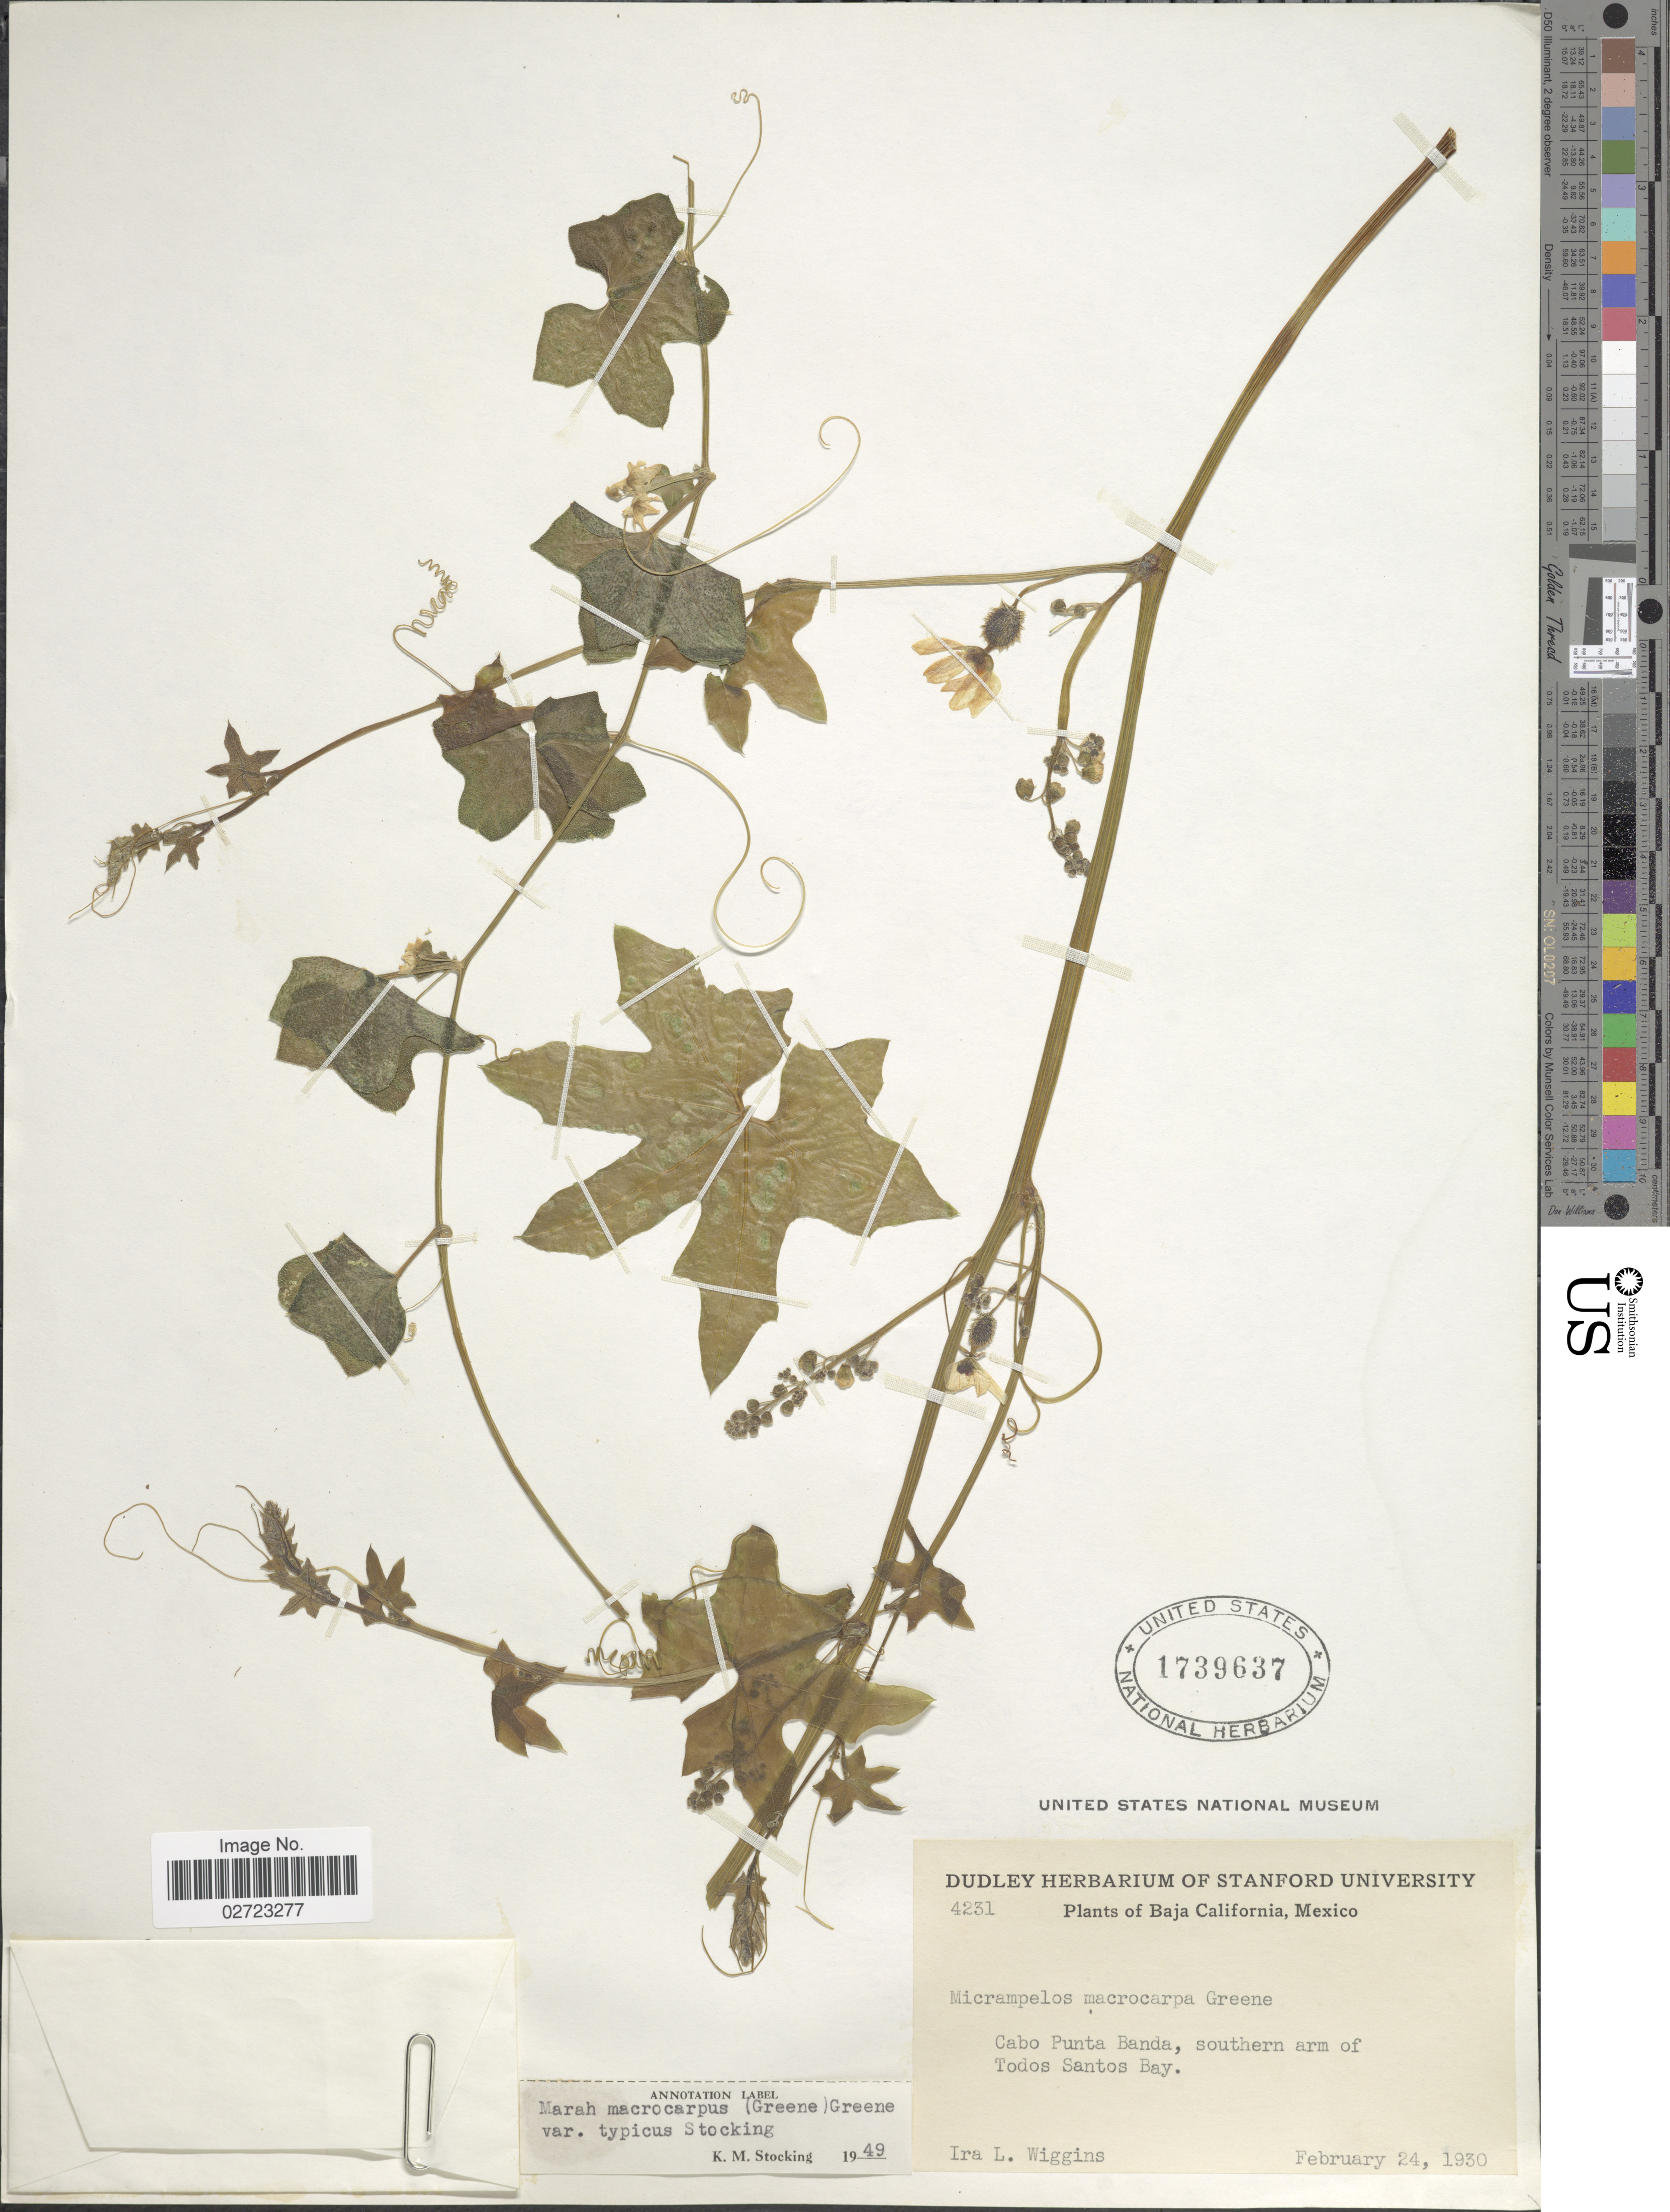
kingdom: Plantae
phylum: Tracheophyta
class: Magnoliopsida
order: Cucurbitales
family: Cucurbitaceae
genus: Marah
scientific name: Marah macrocarpa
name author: (Greene) Greene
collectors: I. L. Wiggins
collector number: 4231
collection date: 1930-02-24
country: Mexico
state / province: Baja California Sur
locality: Cabo Punta Banda, southern arm of Todos Santos Bay.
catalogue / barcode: US 1739637